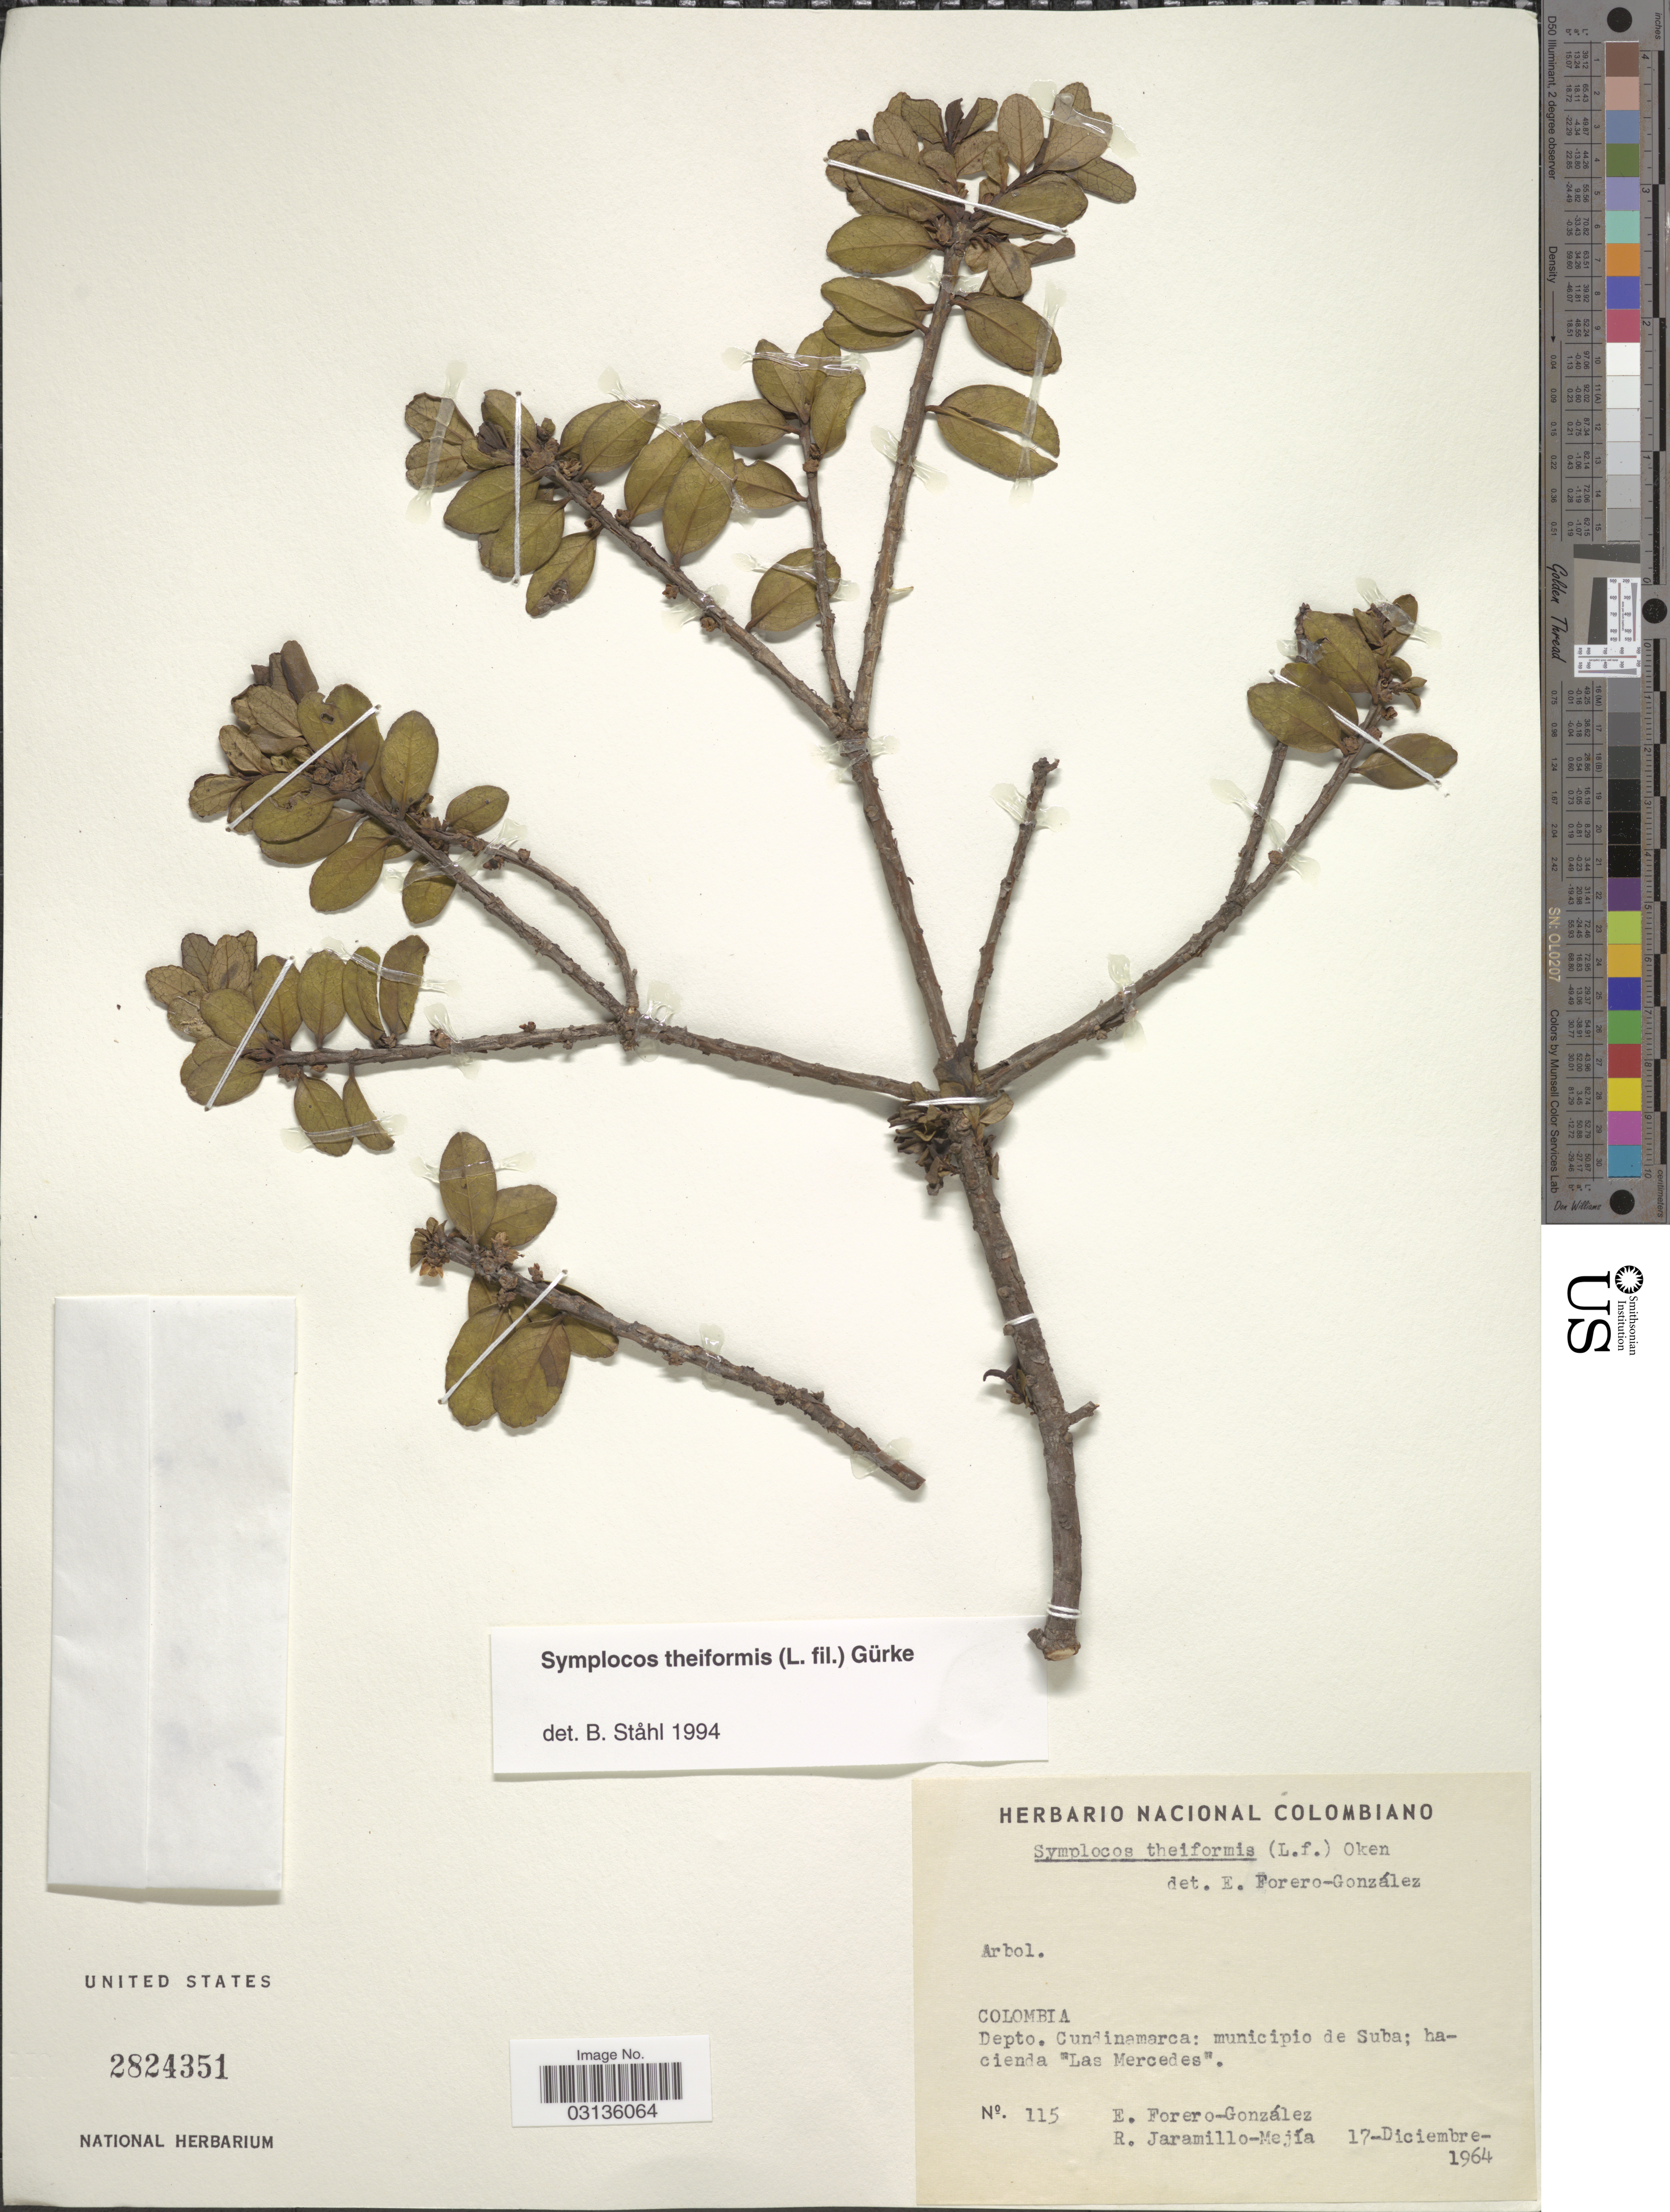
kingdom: Plantae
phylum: Tracheophyta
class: Magnoliopsida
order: Ericales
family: Symplocaceae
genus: Symplocos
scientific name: Symplocos theiformis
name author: (L. f.) Oken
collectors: E. Forero & R. Jaramillo M.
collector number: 115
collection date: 1964-12-17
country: Colombia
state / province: Cundinamarca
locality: Depto. Cundinamarca: municipio de Suba; hacienda "Las Mercedes".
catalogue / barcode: US 2824351